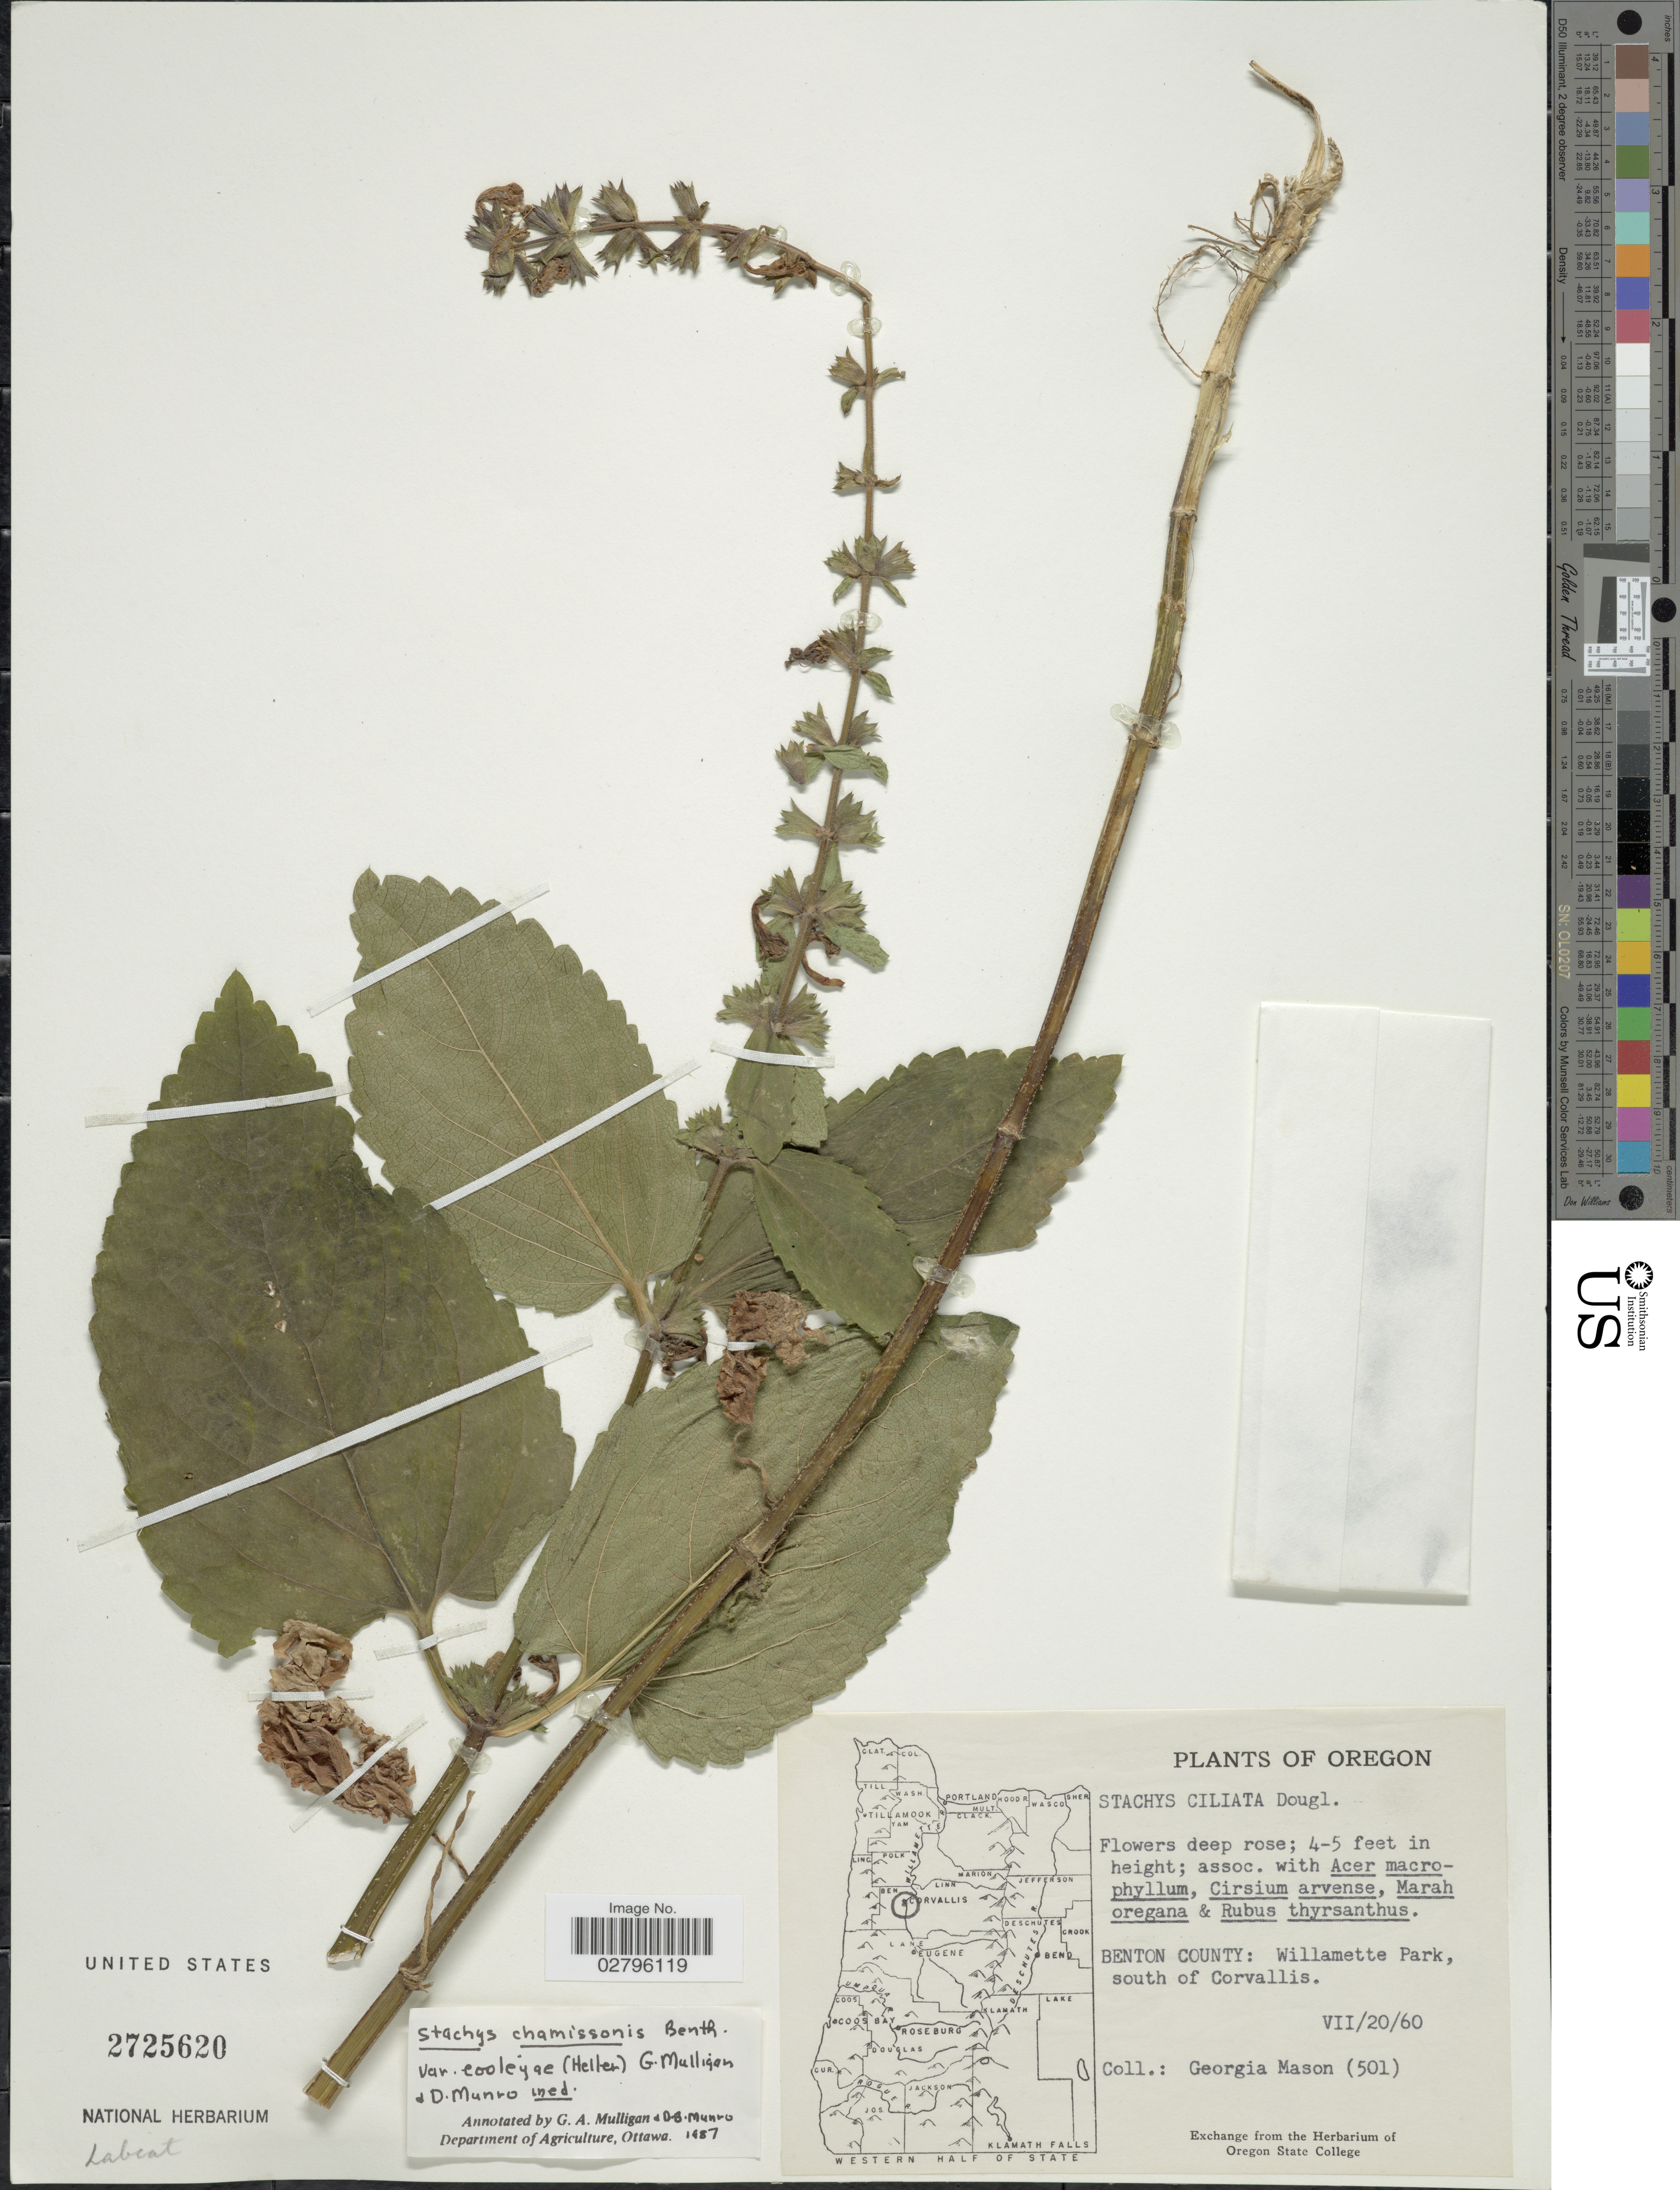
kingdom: Plantae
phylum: Tracheophyta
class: Magnoliopsida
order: Lamiales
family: Lamiaceae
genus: Stachys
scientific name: Stachys chamissonis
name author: Benth.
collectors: G. Mason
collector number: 501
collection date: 1960-07-20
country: United States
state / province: Oregon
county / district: Benton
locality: Benton County: Willamette Park, south of Corvallis.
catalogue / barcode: US 2725620